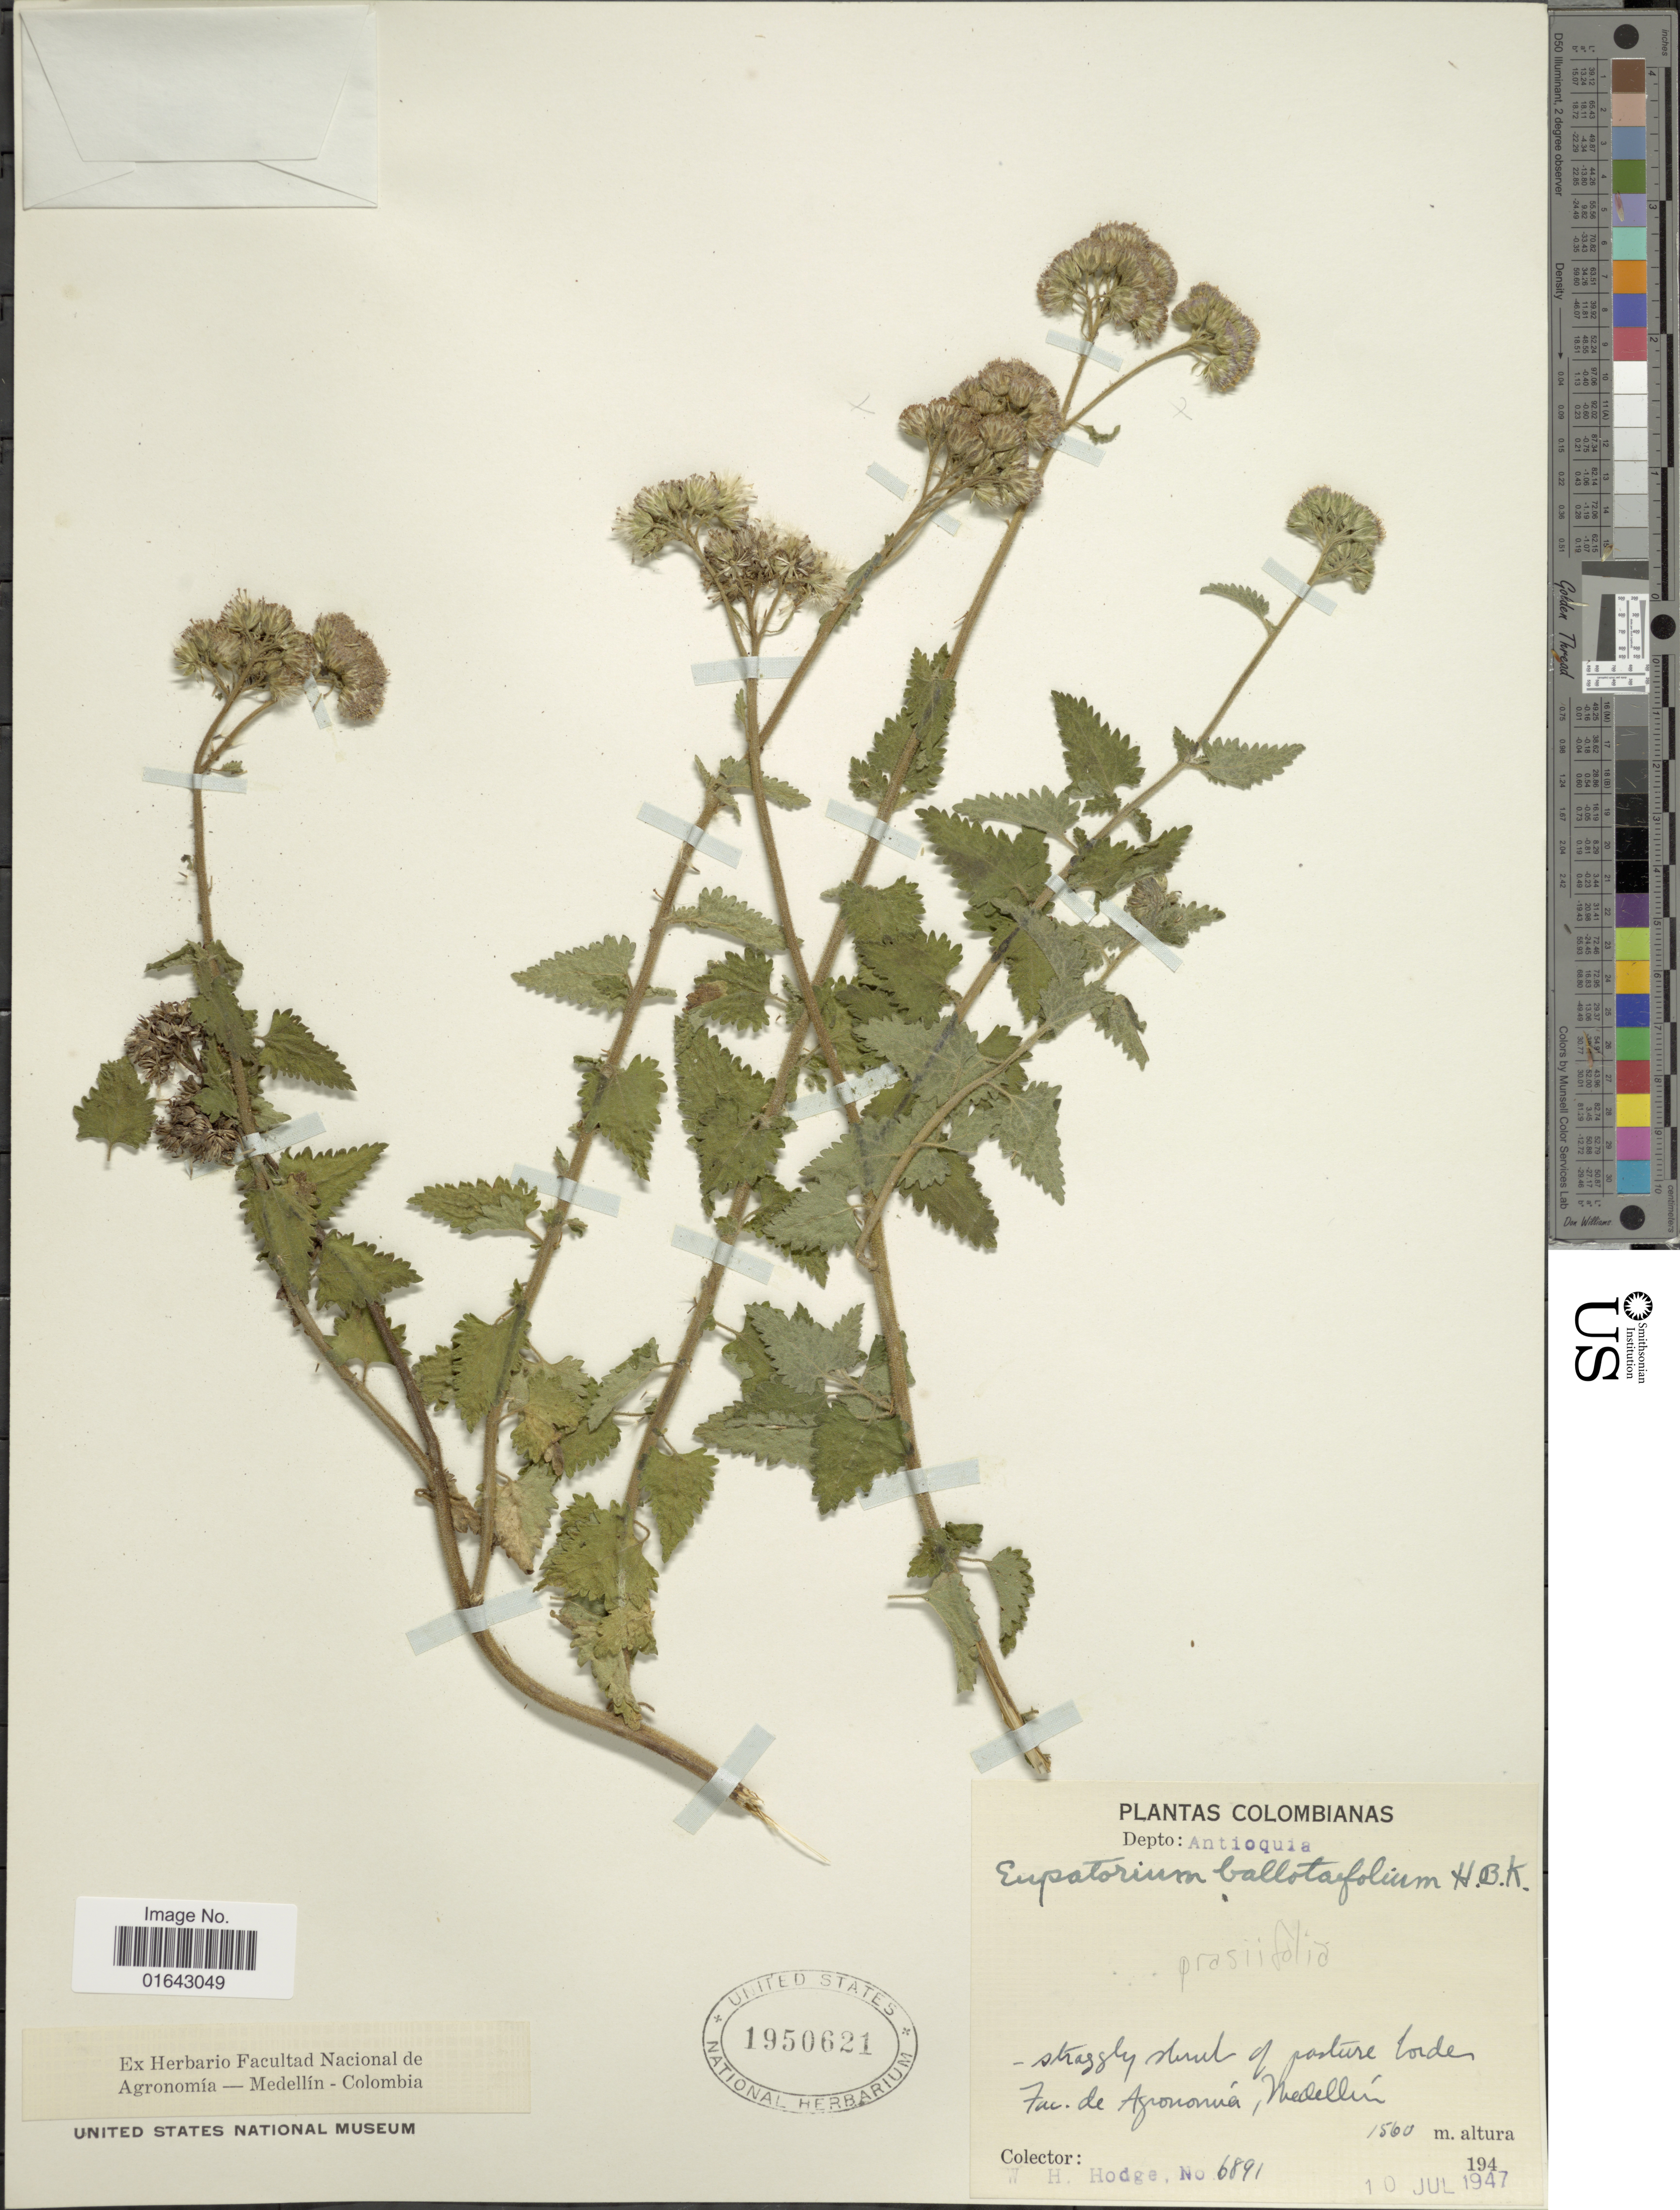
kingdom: Plantae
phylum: Tracheophyta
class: Magnoliopsida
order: Asterales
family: Asteraceae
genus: Conocliniopsis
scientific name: Conocliniopsis prasiifolia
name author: (DC.) R.M. King & H. Rob.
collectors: W. Hodge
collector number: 6891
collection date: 1947-07-10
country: Colombia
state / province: Antioquia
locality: Depto: Antioquia. Straggly shrub of pasture border Fac. de Agronomia, Medellín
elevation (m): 1560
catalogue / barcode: US 1950621